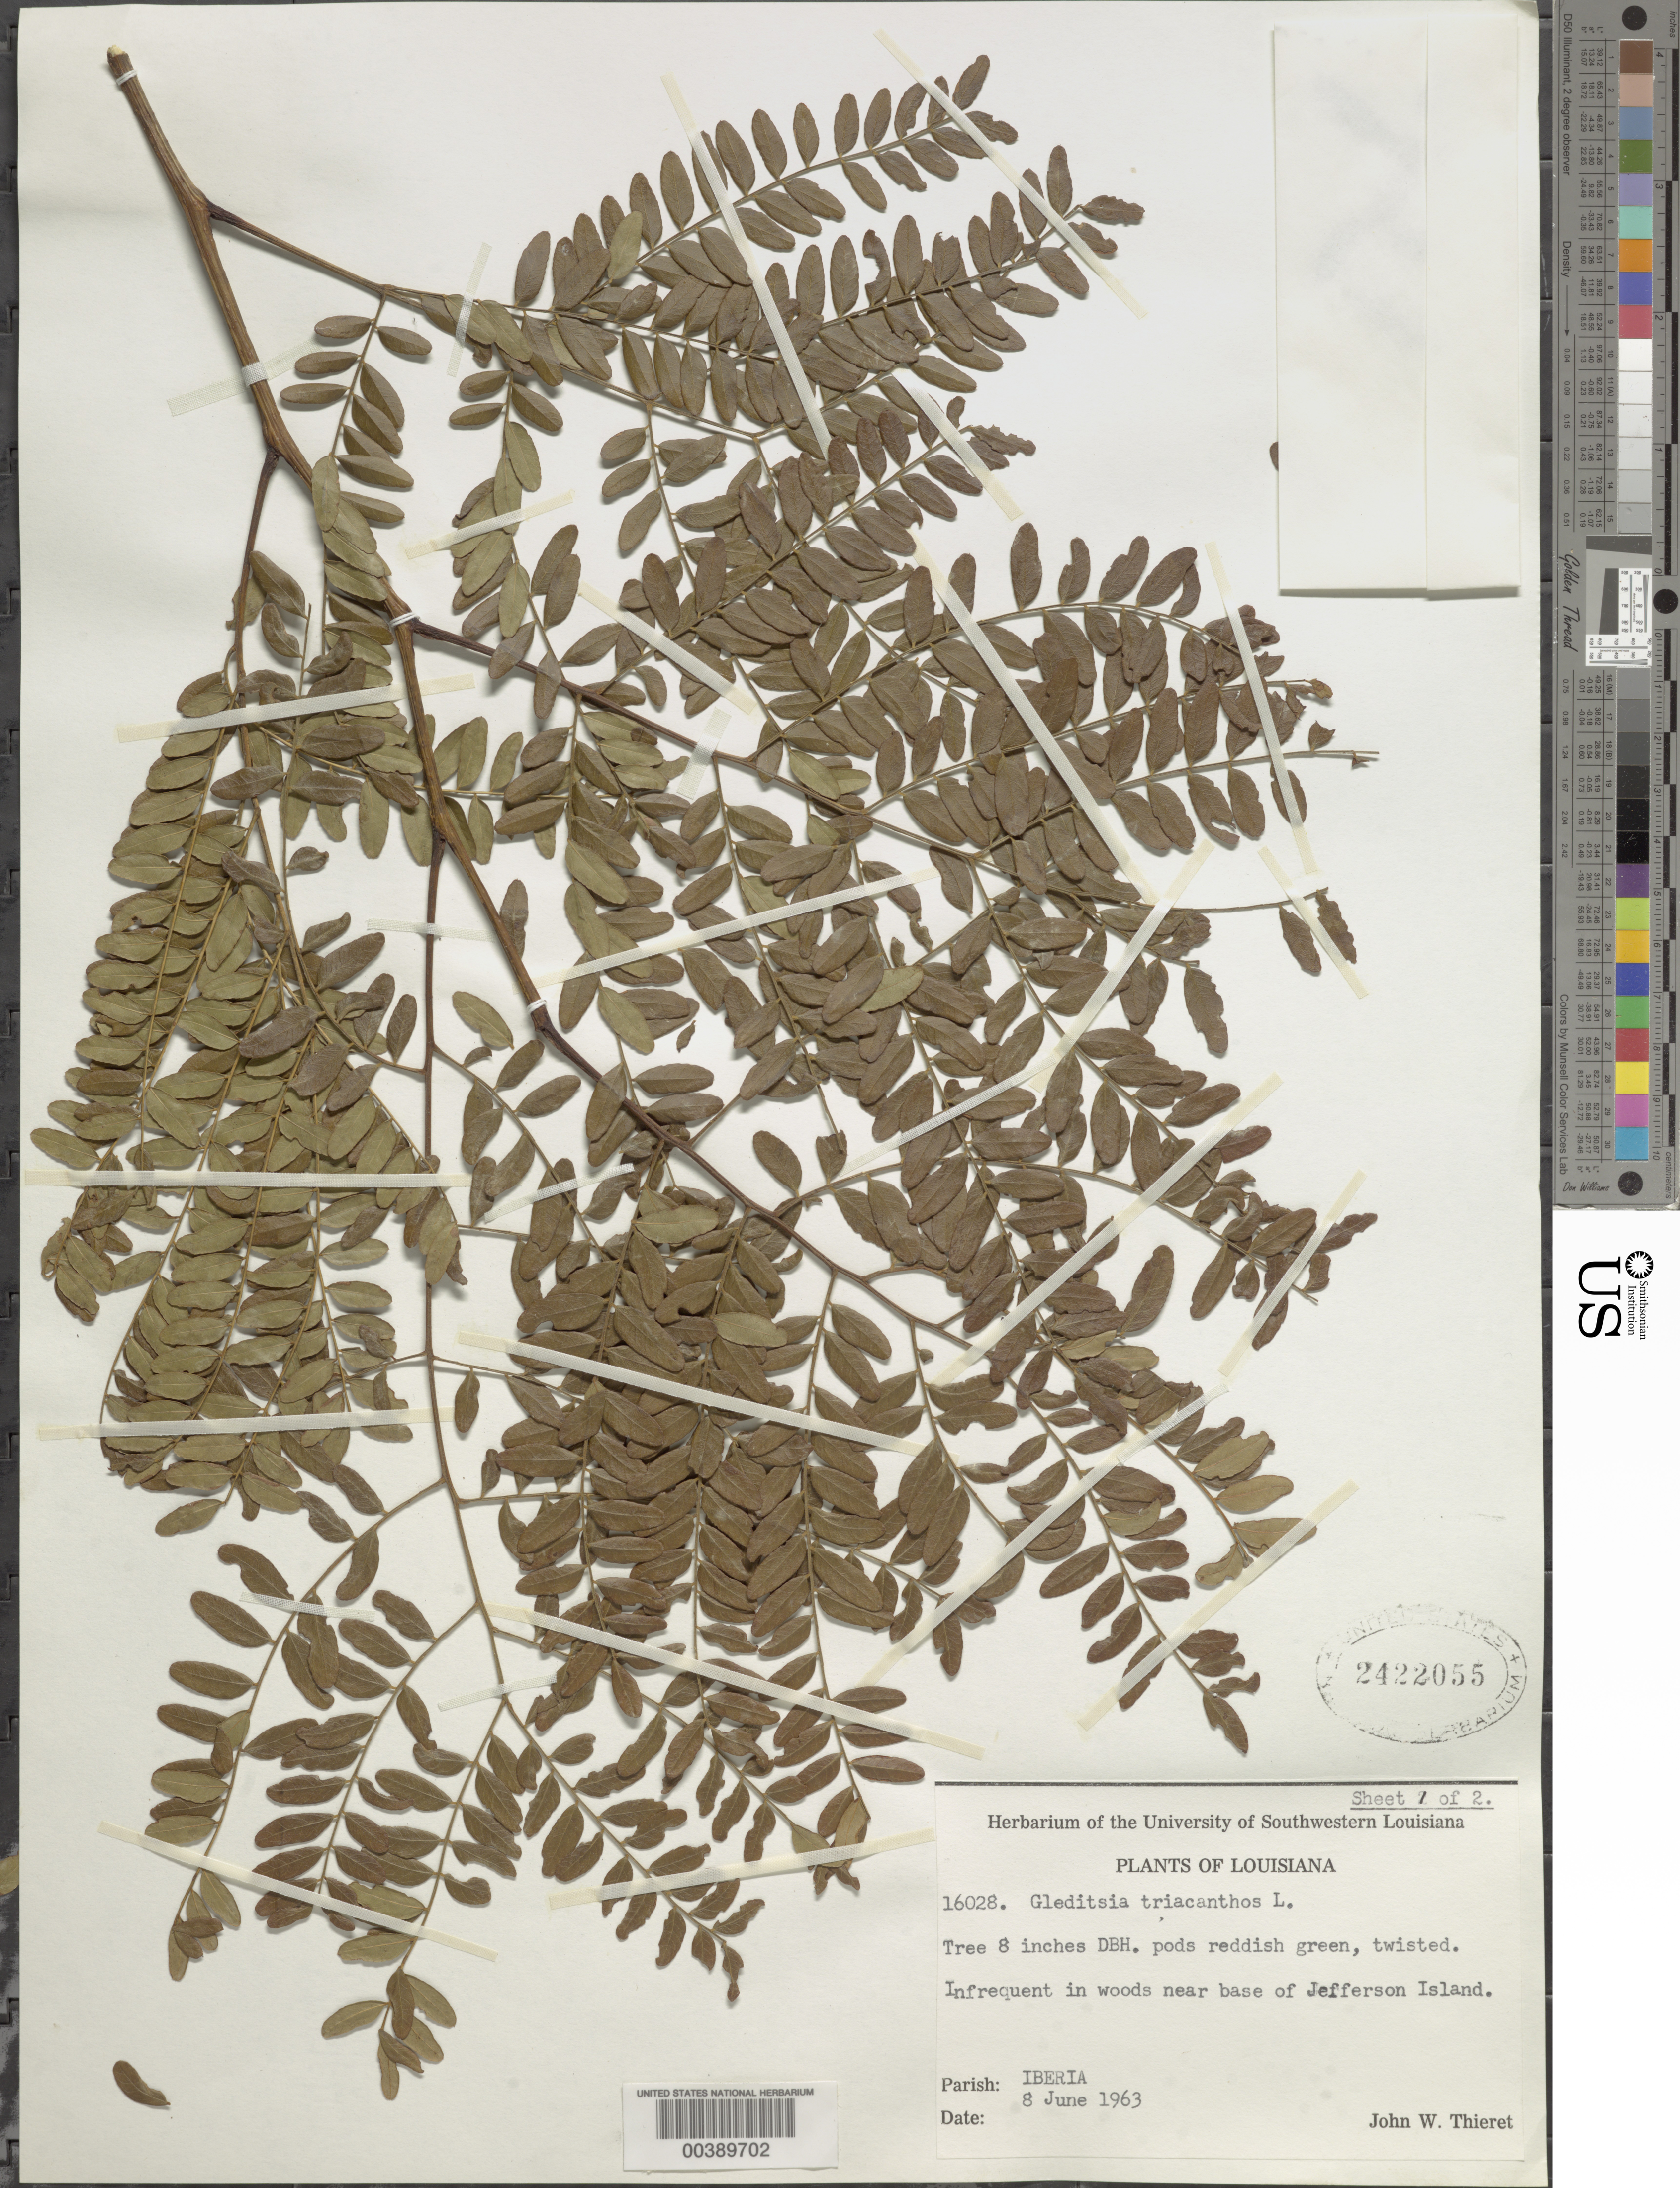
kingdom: Plantae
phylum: Tracheophyta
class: Magnoliopsida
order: Fabales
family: Fabaceae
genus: Gleditsia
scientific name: Gleditsia triacanthos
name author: L.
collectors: J. W. Thieret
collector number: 16028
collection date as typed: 08 Jun 1963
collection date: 1963-06-08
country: United States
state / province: Louisiana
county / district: Iberia Parish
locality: Near base of jefferson i.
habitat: In woods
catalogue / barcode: US 2422055